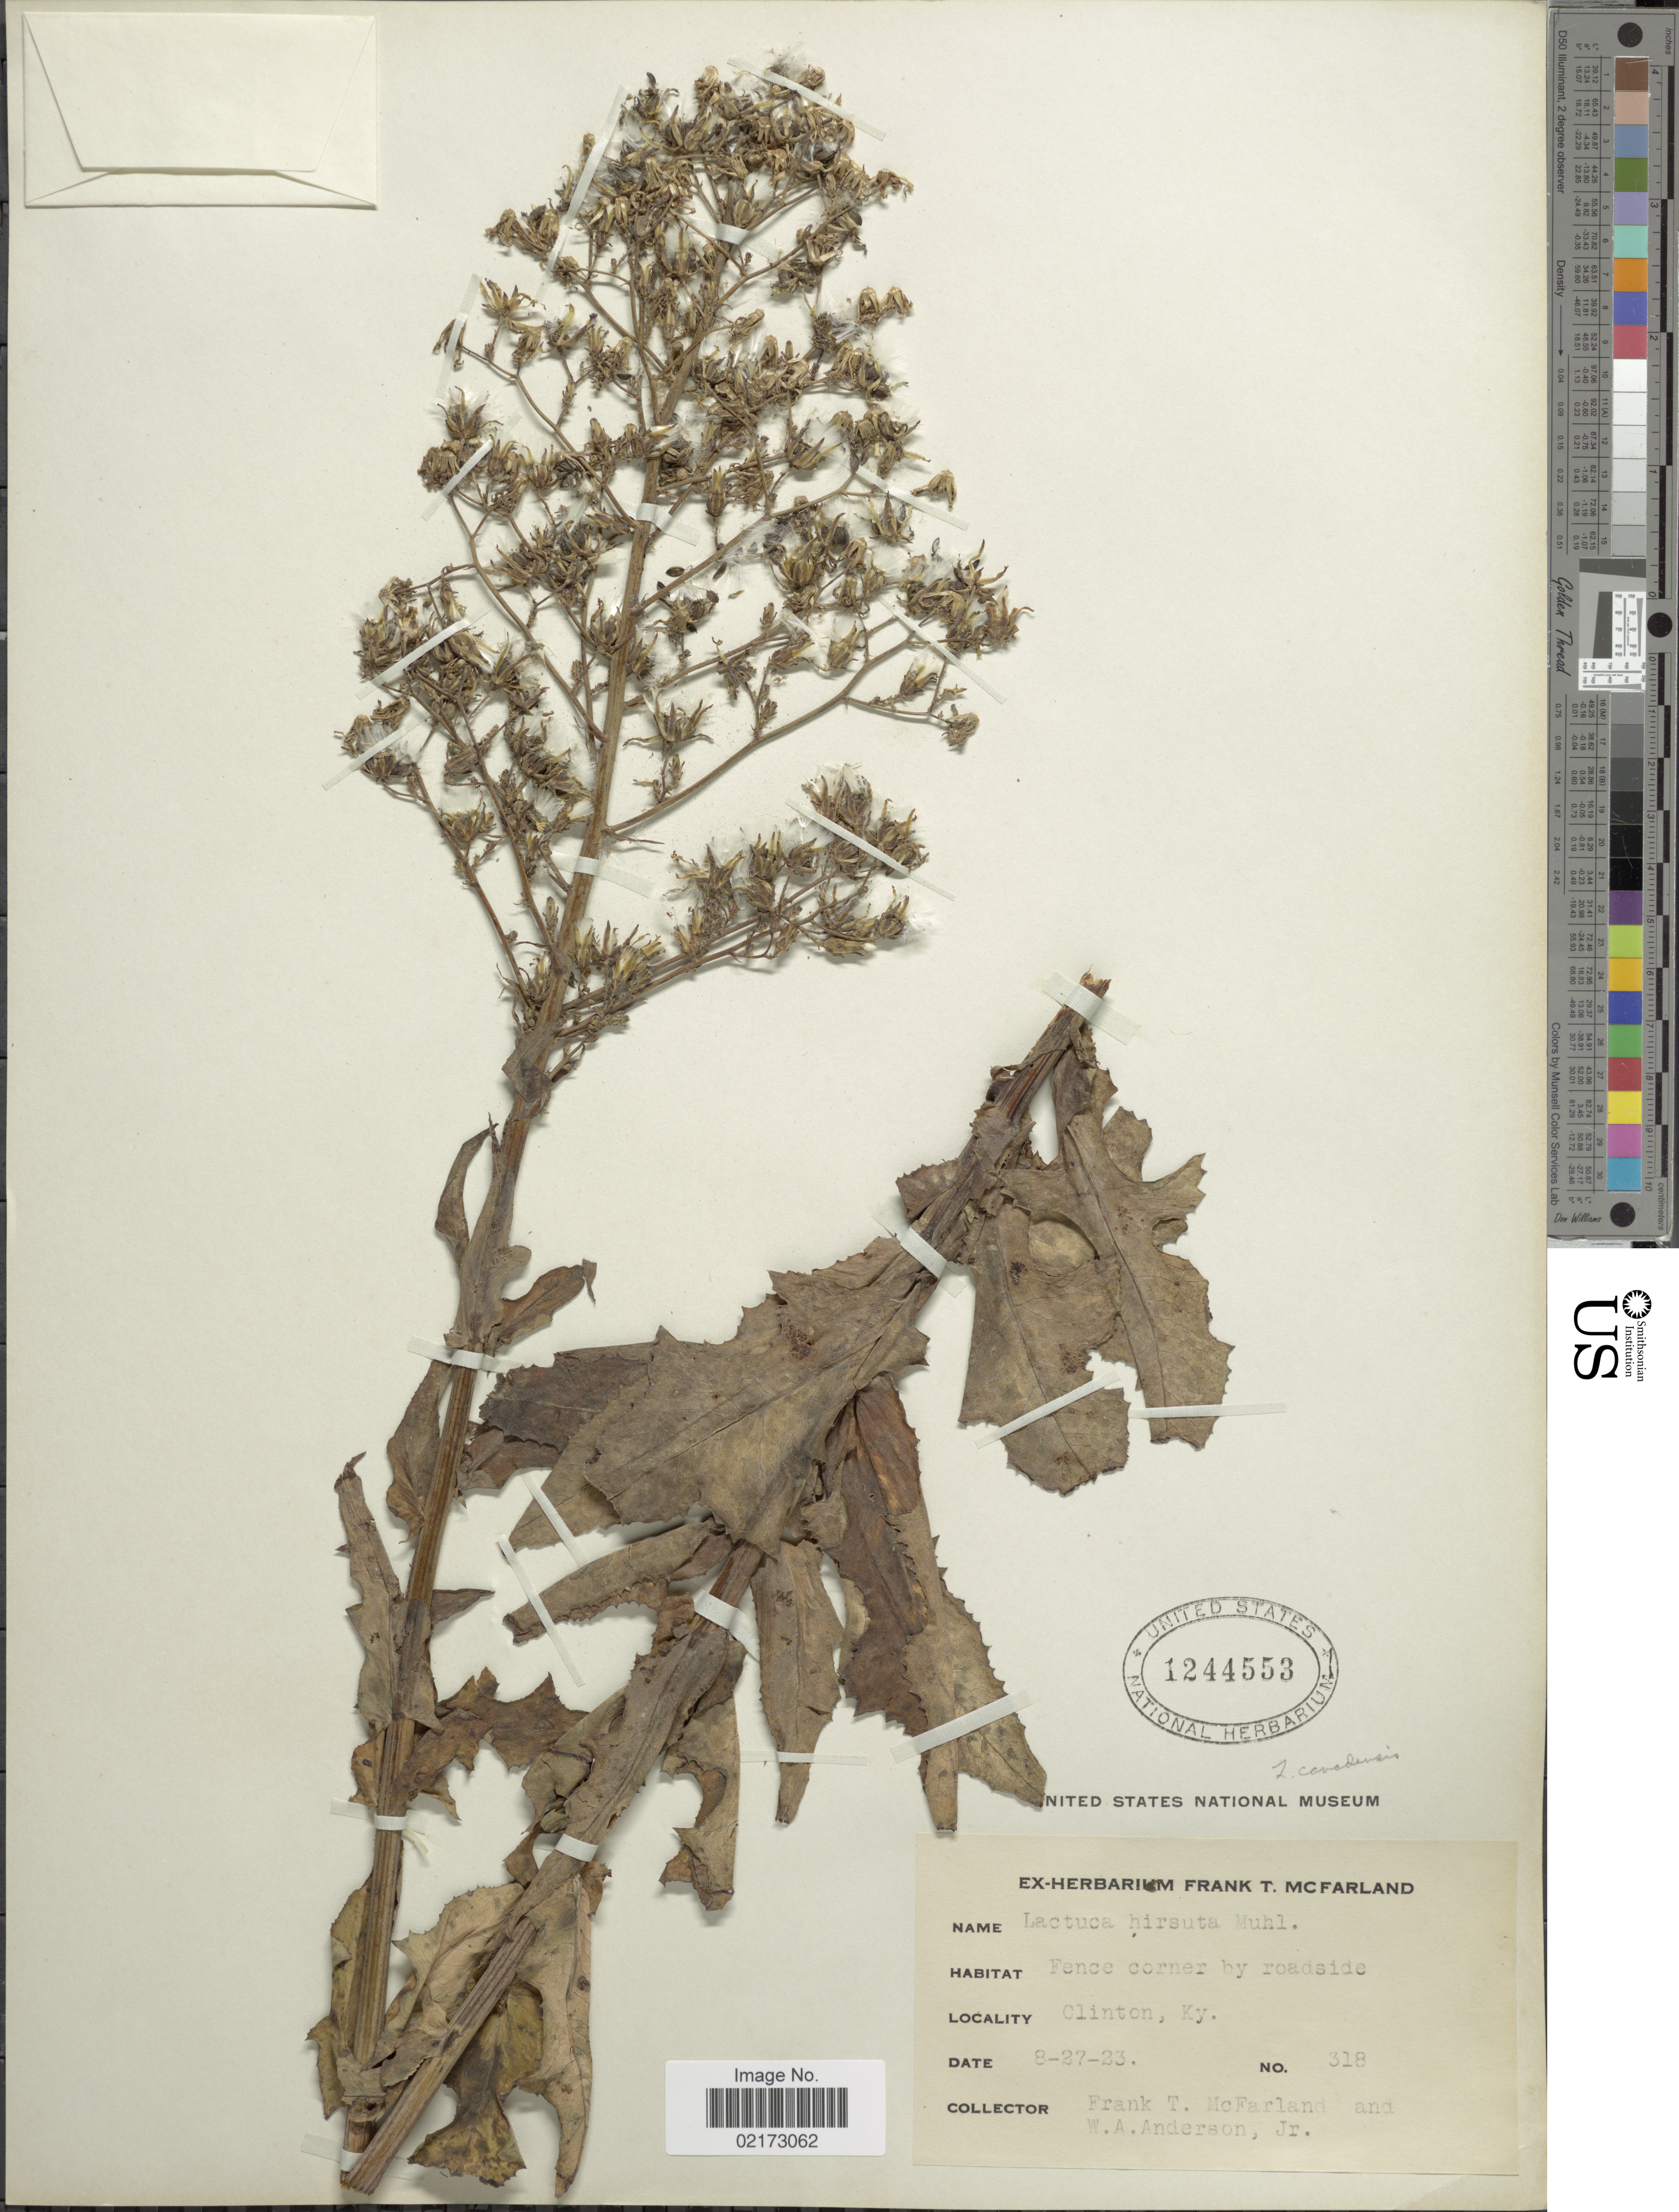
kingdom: Plantae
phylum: Tracheophyta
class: Magnoliopsida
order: Asterales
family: Asteraceae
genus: Lactuca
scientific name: Lactuca canadensis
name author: L.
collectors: F. McFarland & W. A. Anderson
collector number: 318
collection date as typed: Transcribed d/m/y: 27/8/23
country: United States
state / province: Kentucky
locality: Clinton, Ky.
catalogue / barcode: US 1244553